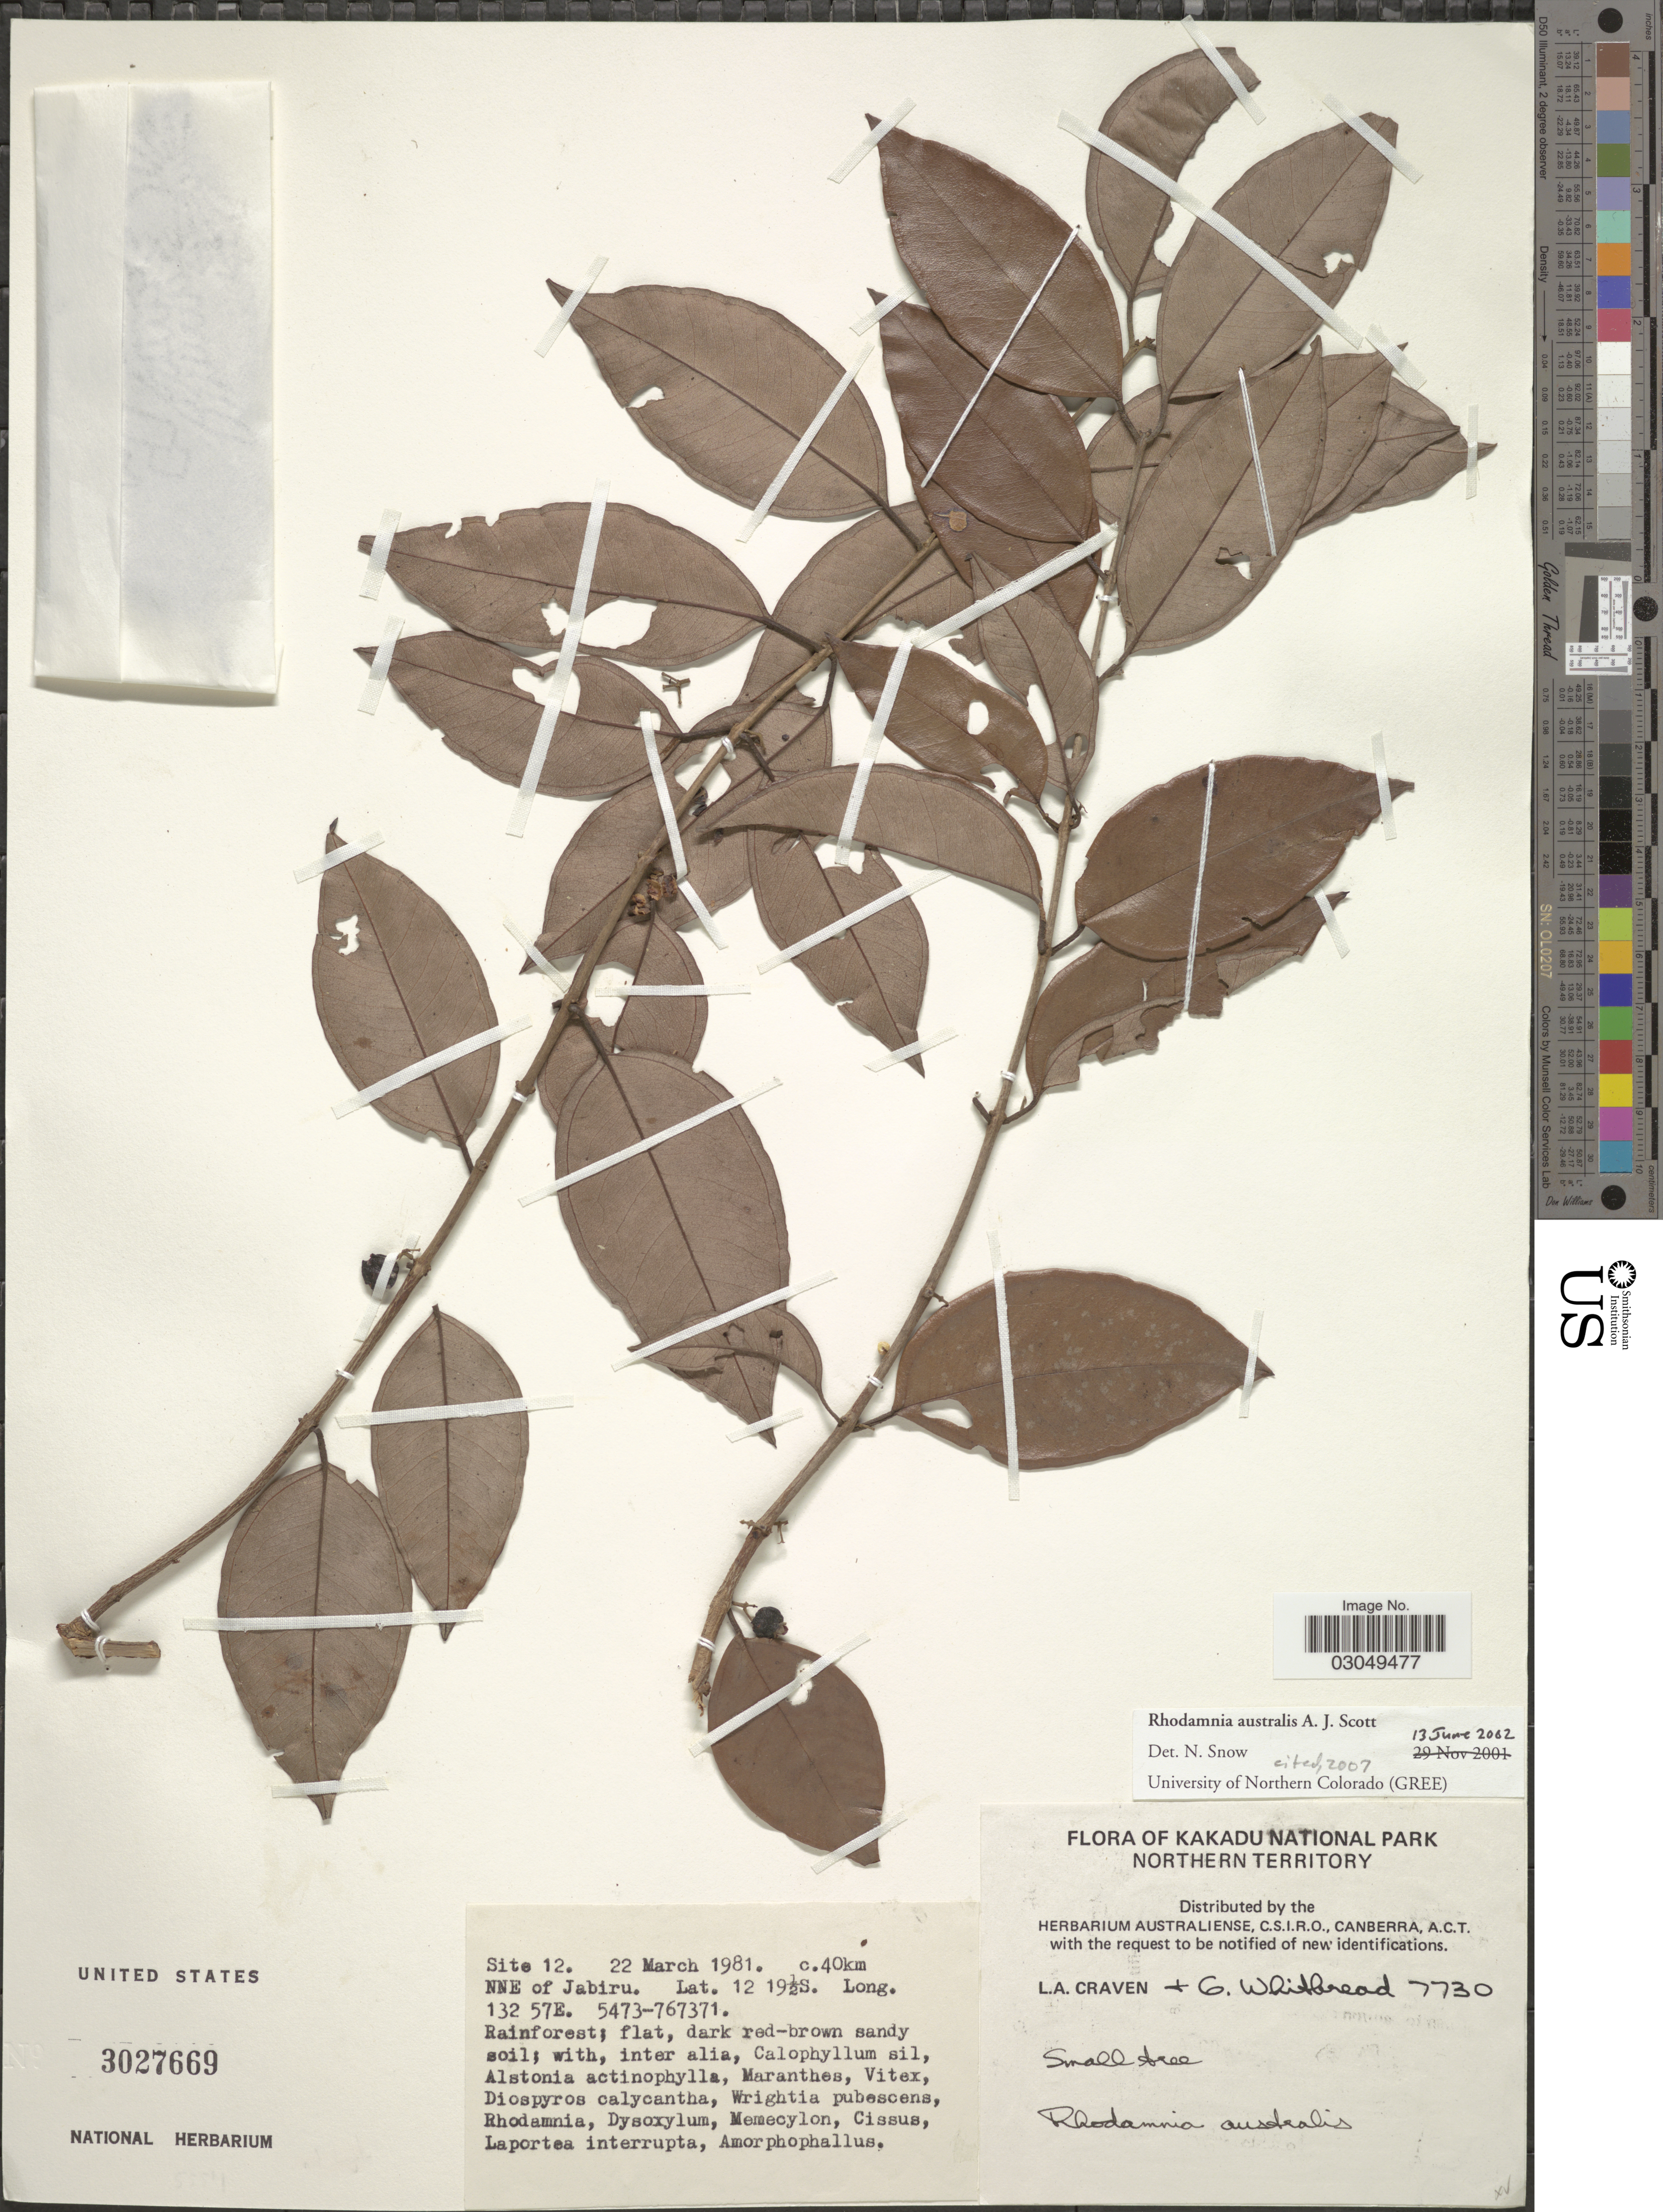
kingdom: Plantae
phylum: Tracheophyta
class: Magnoliopsida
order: Myrtales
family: Myrtaceae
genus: Rhodamnia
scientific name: Rhodamnia australis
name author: A.J. Scott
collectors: L. A. Craven & G. Whitbread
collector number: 7730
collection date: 1981-03-22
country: Australia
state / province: Northern Territory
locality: Kakadu National Park, Rhodamnia australis, c. 40km NNE of Jabiru. 5473-767371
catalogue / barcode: US 3027669